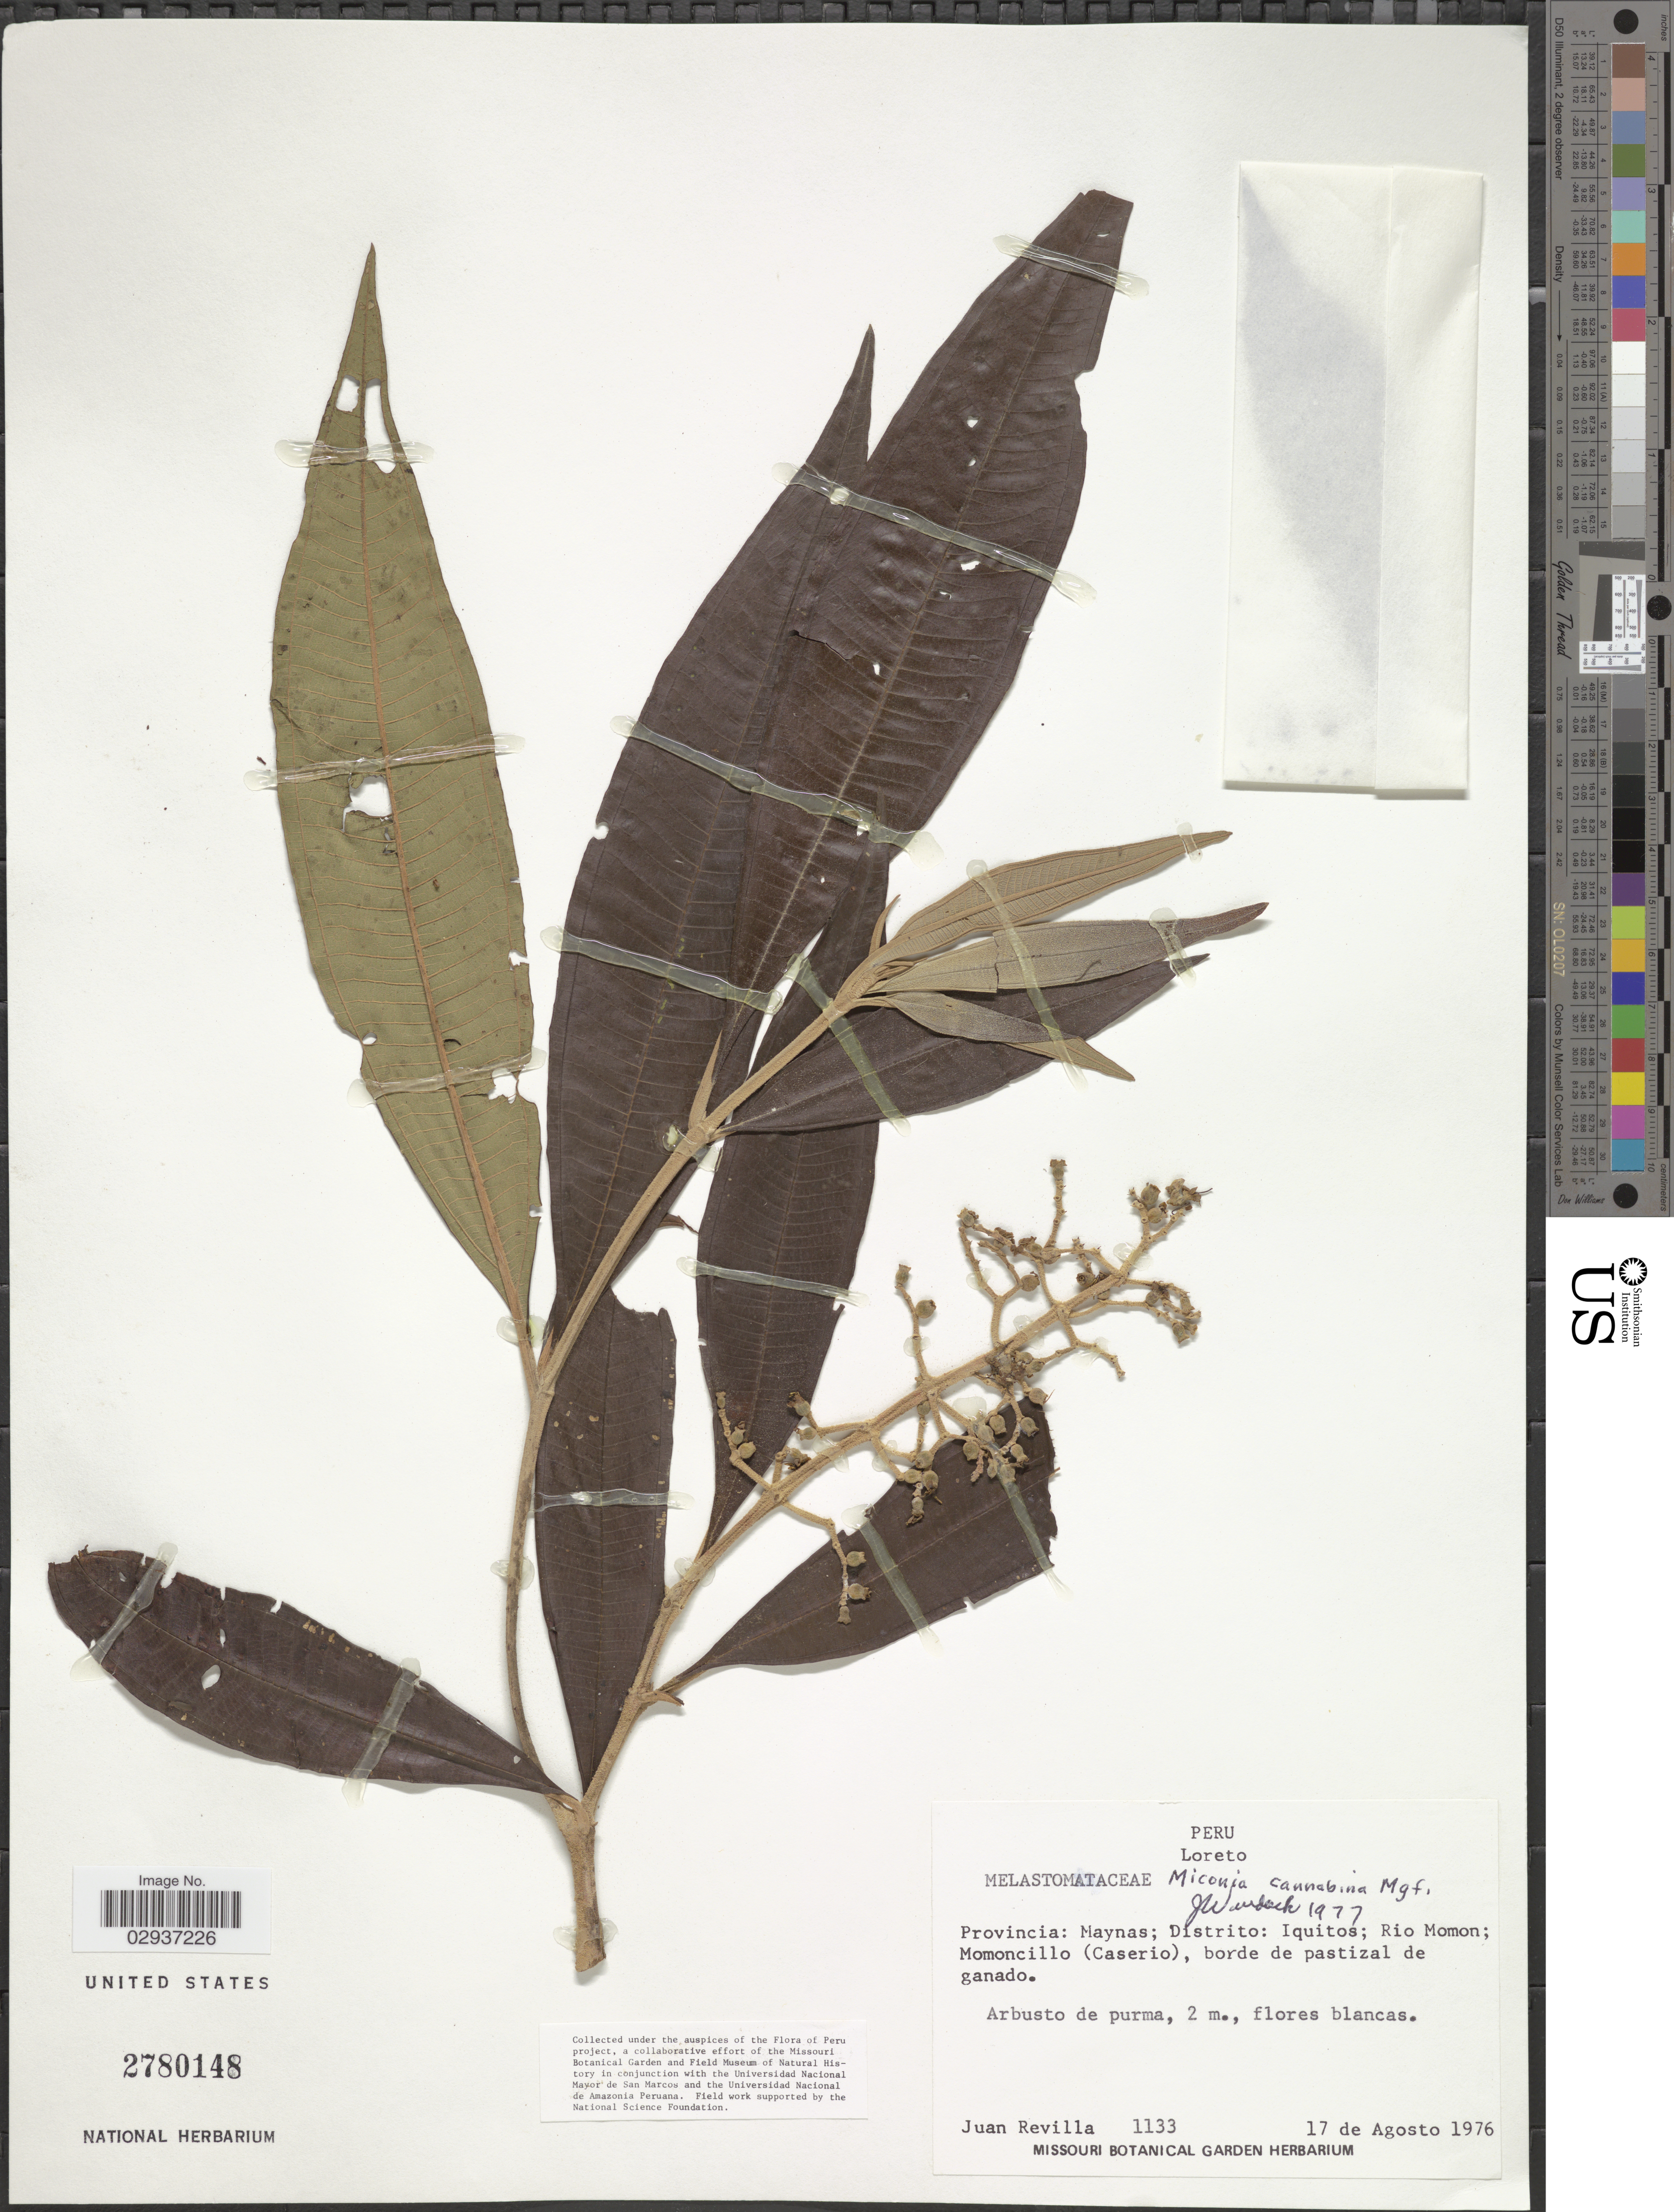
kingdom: Plantae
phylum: Tracheophyta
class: Magnoliopsida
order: Myrtales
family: Melastomataceae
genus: Miconia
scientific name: Miconia cannabina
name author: Markgr.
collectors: J. Revilla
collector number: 1133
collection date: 1976-08-17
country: Peru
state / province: Loreto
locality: Provincia: Maynas: Distrito: Iquitos; Rio Momon; Momoncillo (Caserio).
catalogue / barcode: US 2780148